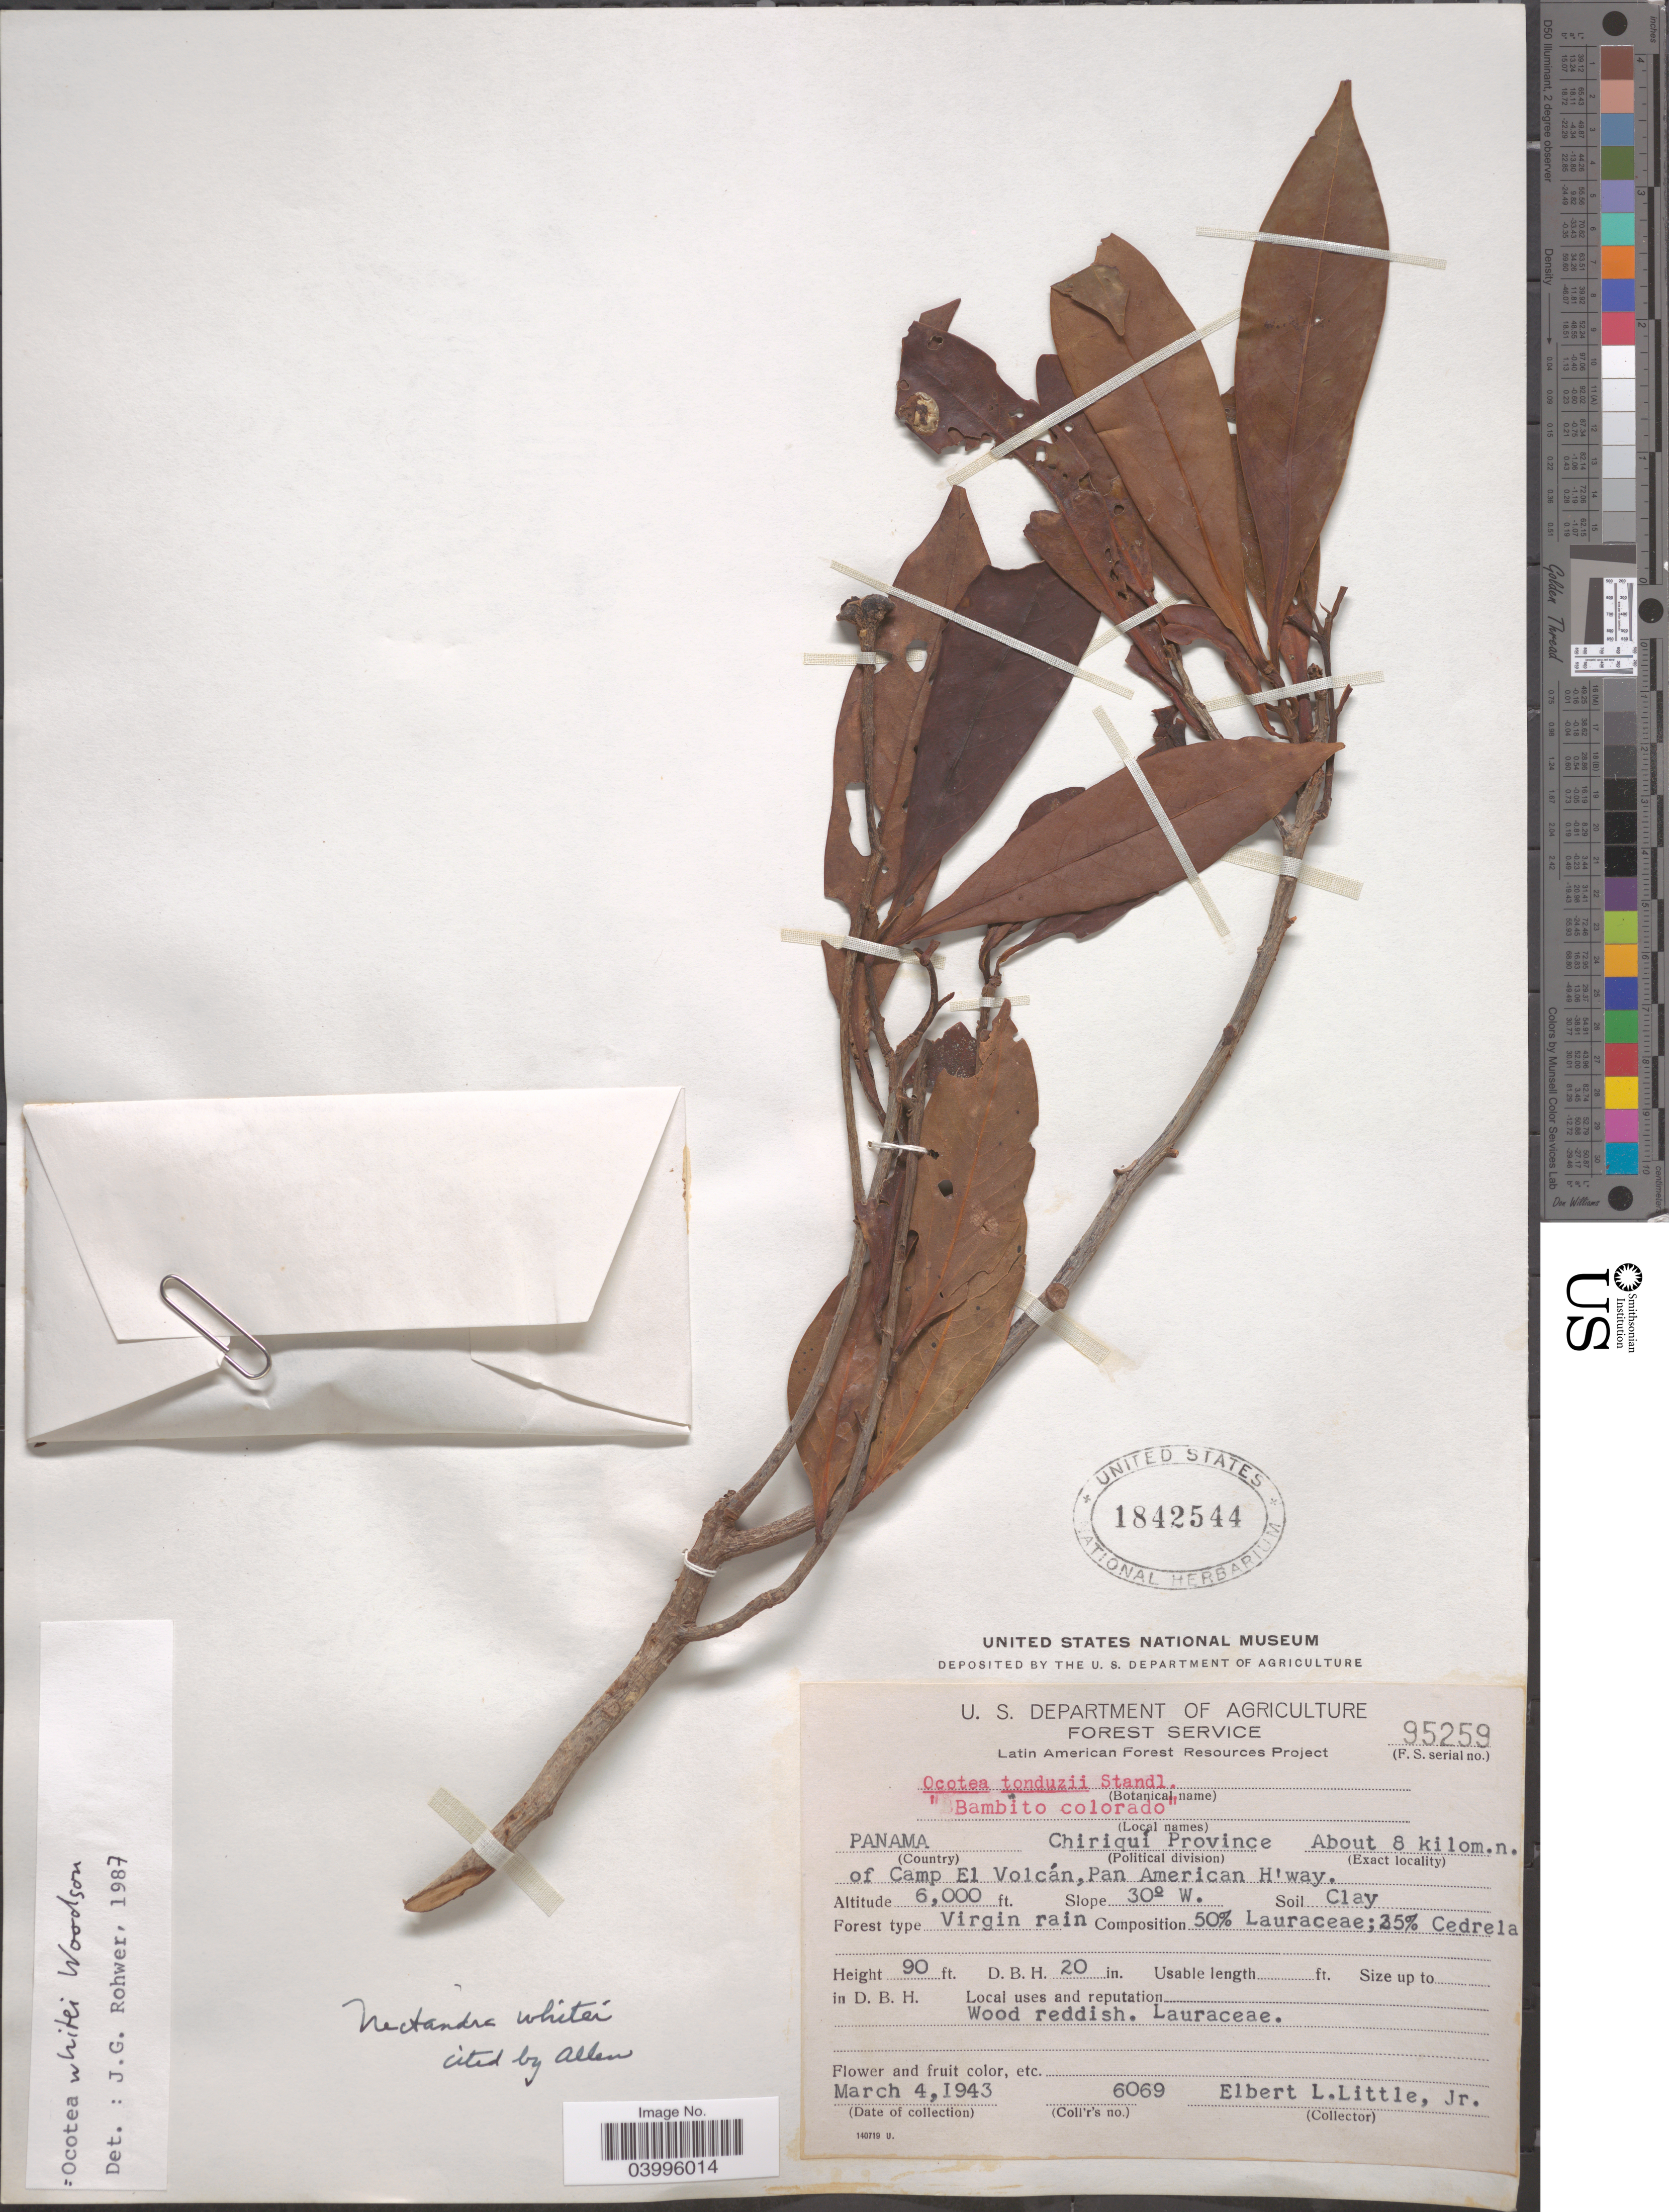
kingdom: Plantae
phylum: Tracheophyta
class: Magnoliopsida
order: Laurales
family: Lauraceae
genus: Ocotea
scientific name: Ocotea whitei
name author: Woodson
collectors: E. L. Little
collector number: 6069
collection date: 1943-03-04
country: Panama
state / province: Chiriqui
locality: About 8 kilom. n. of Camp El Volcán, Pan American H'way.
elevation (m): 1829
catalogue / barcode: US 1842544